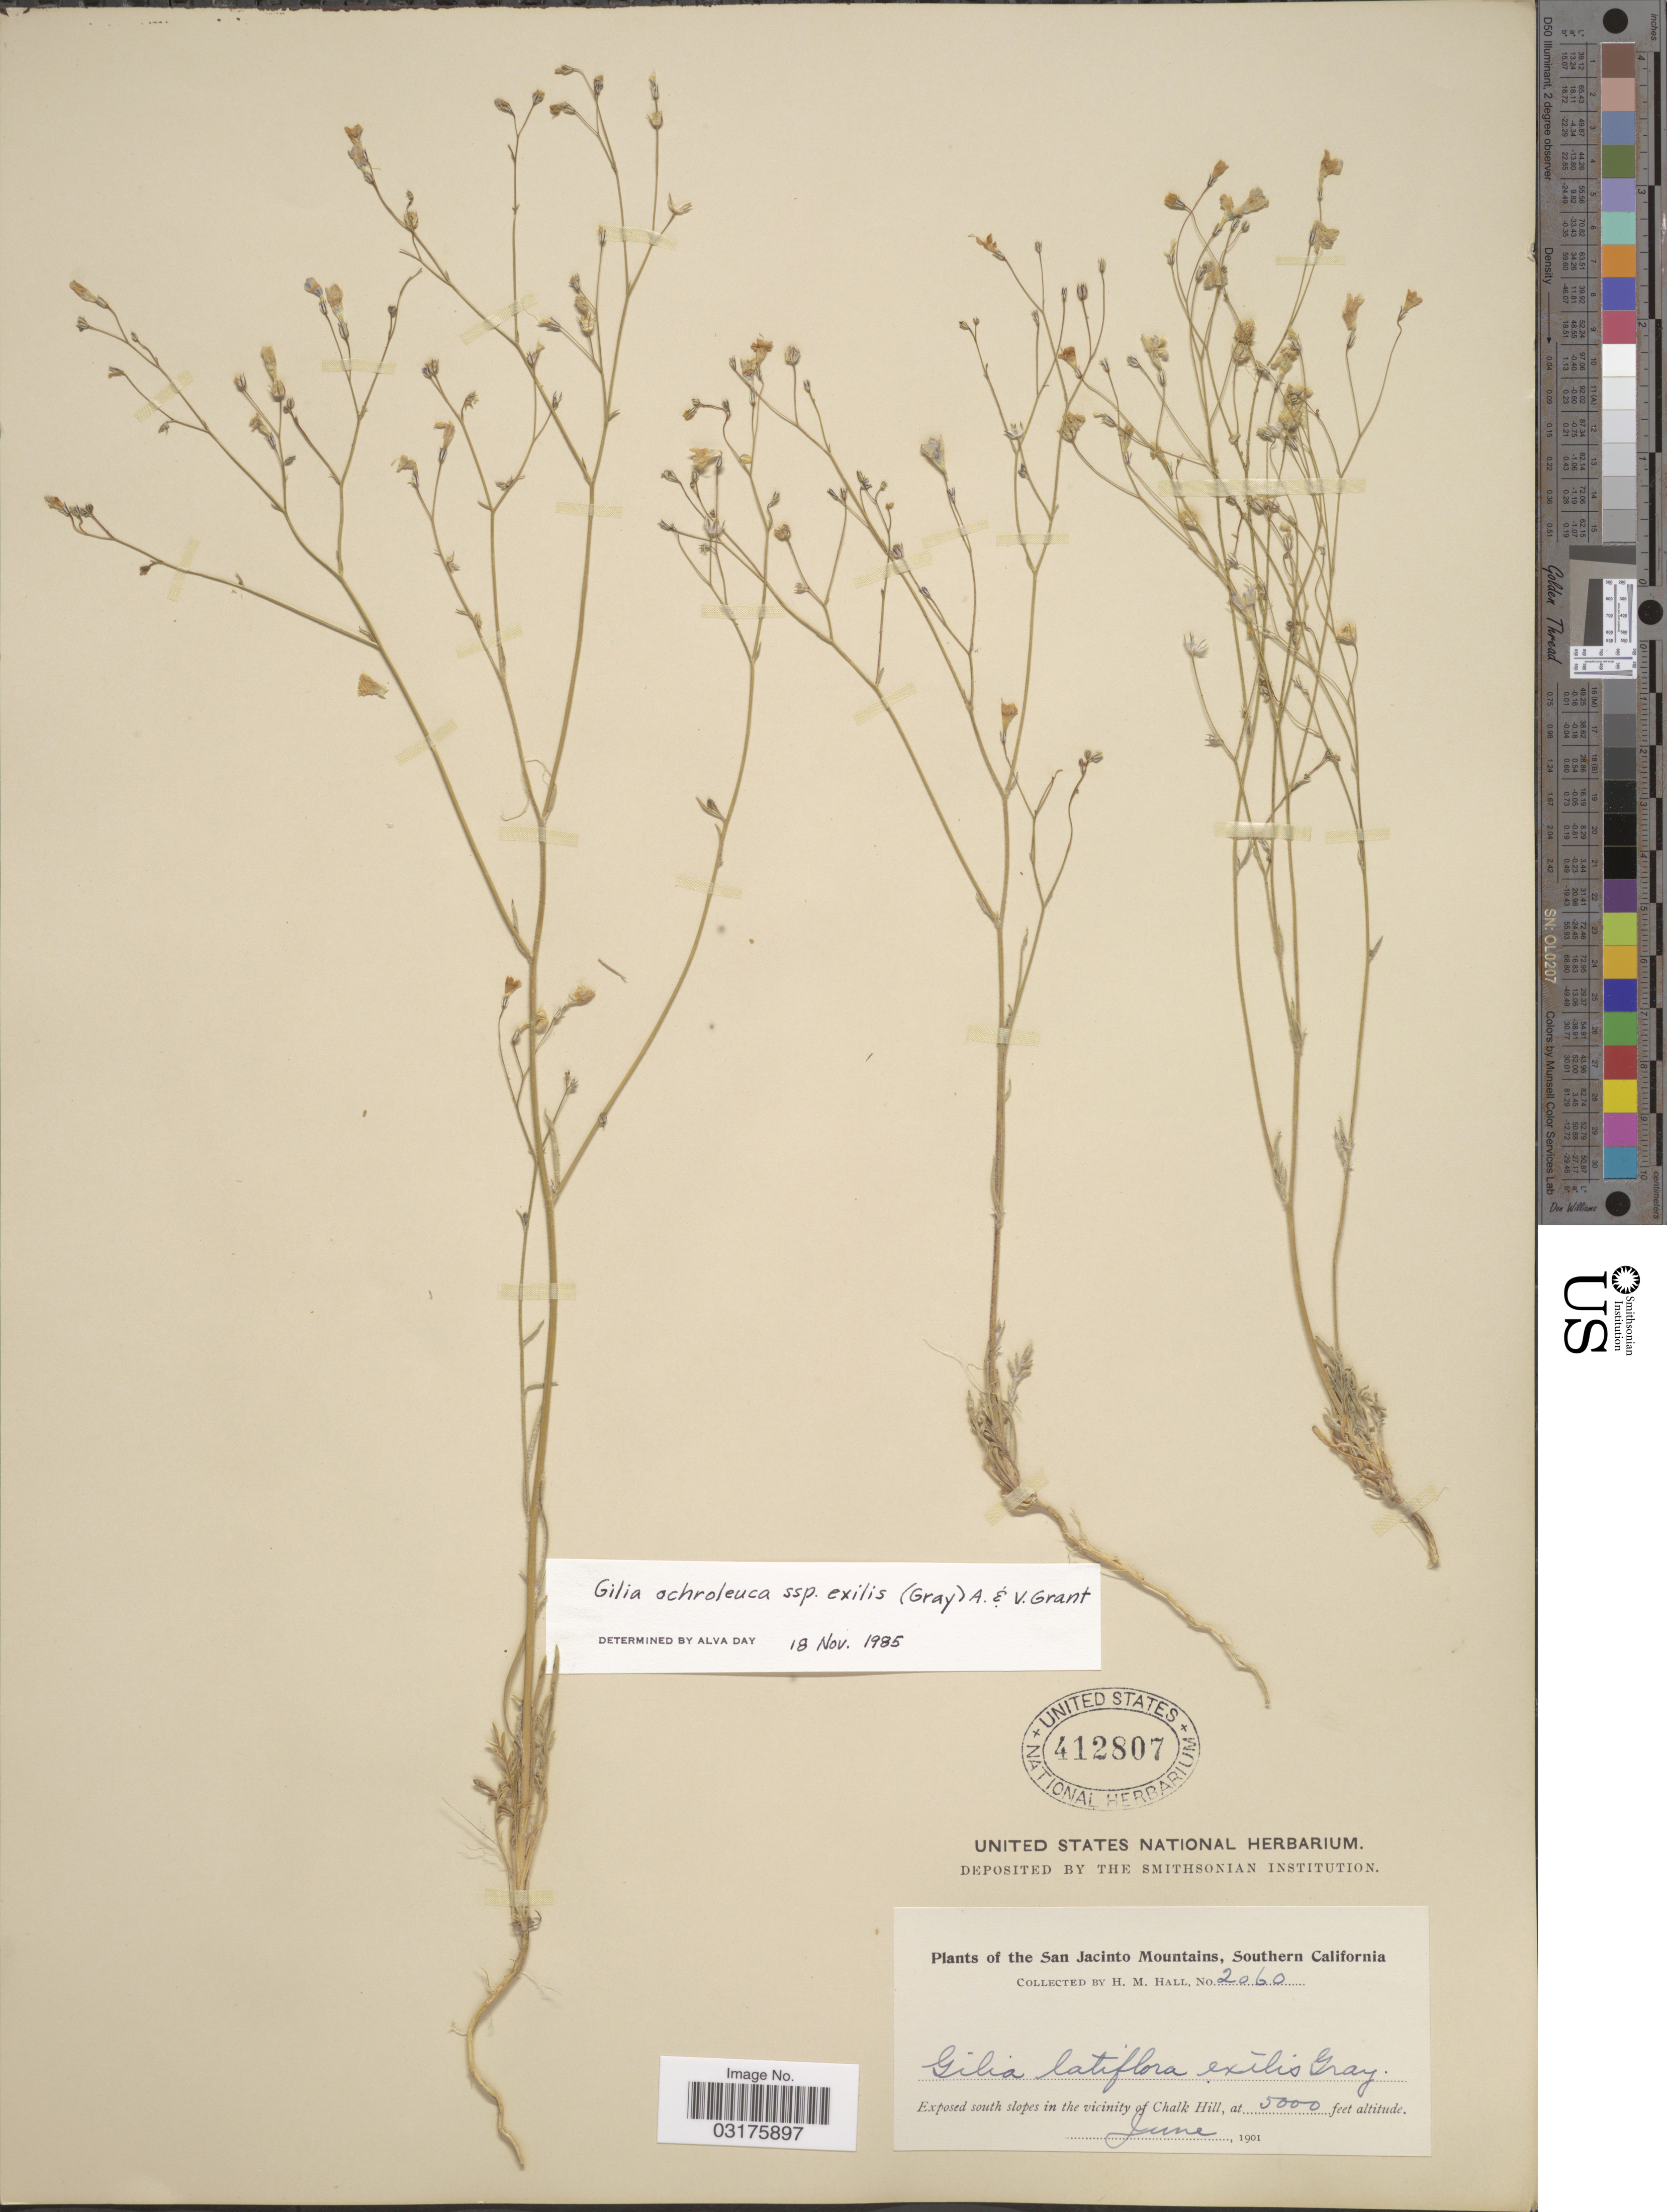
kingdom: Plantae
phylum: Tracheophyta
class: Magnoliopsida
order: Ericales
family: Polemoniaceae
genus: Gilia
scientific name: Gilia ochroleuca subsp. exilis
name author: M.E. Jones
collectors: H. M. Hall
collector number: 2060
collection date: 1901-06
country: United States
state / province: California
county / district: Riverside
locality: San Jacinto Mountains, Southern California, Exposed south slopes in the vicinity of Chalk Hill.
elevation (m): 1524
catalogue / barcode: US 412807